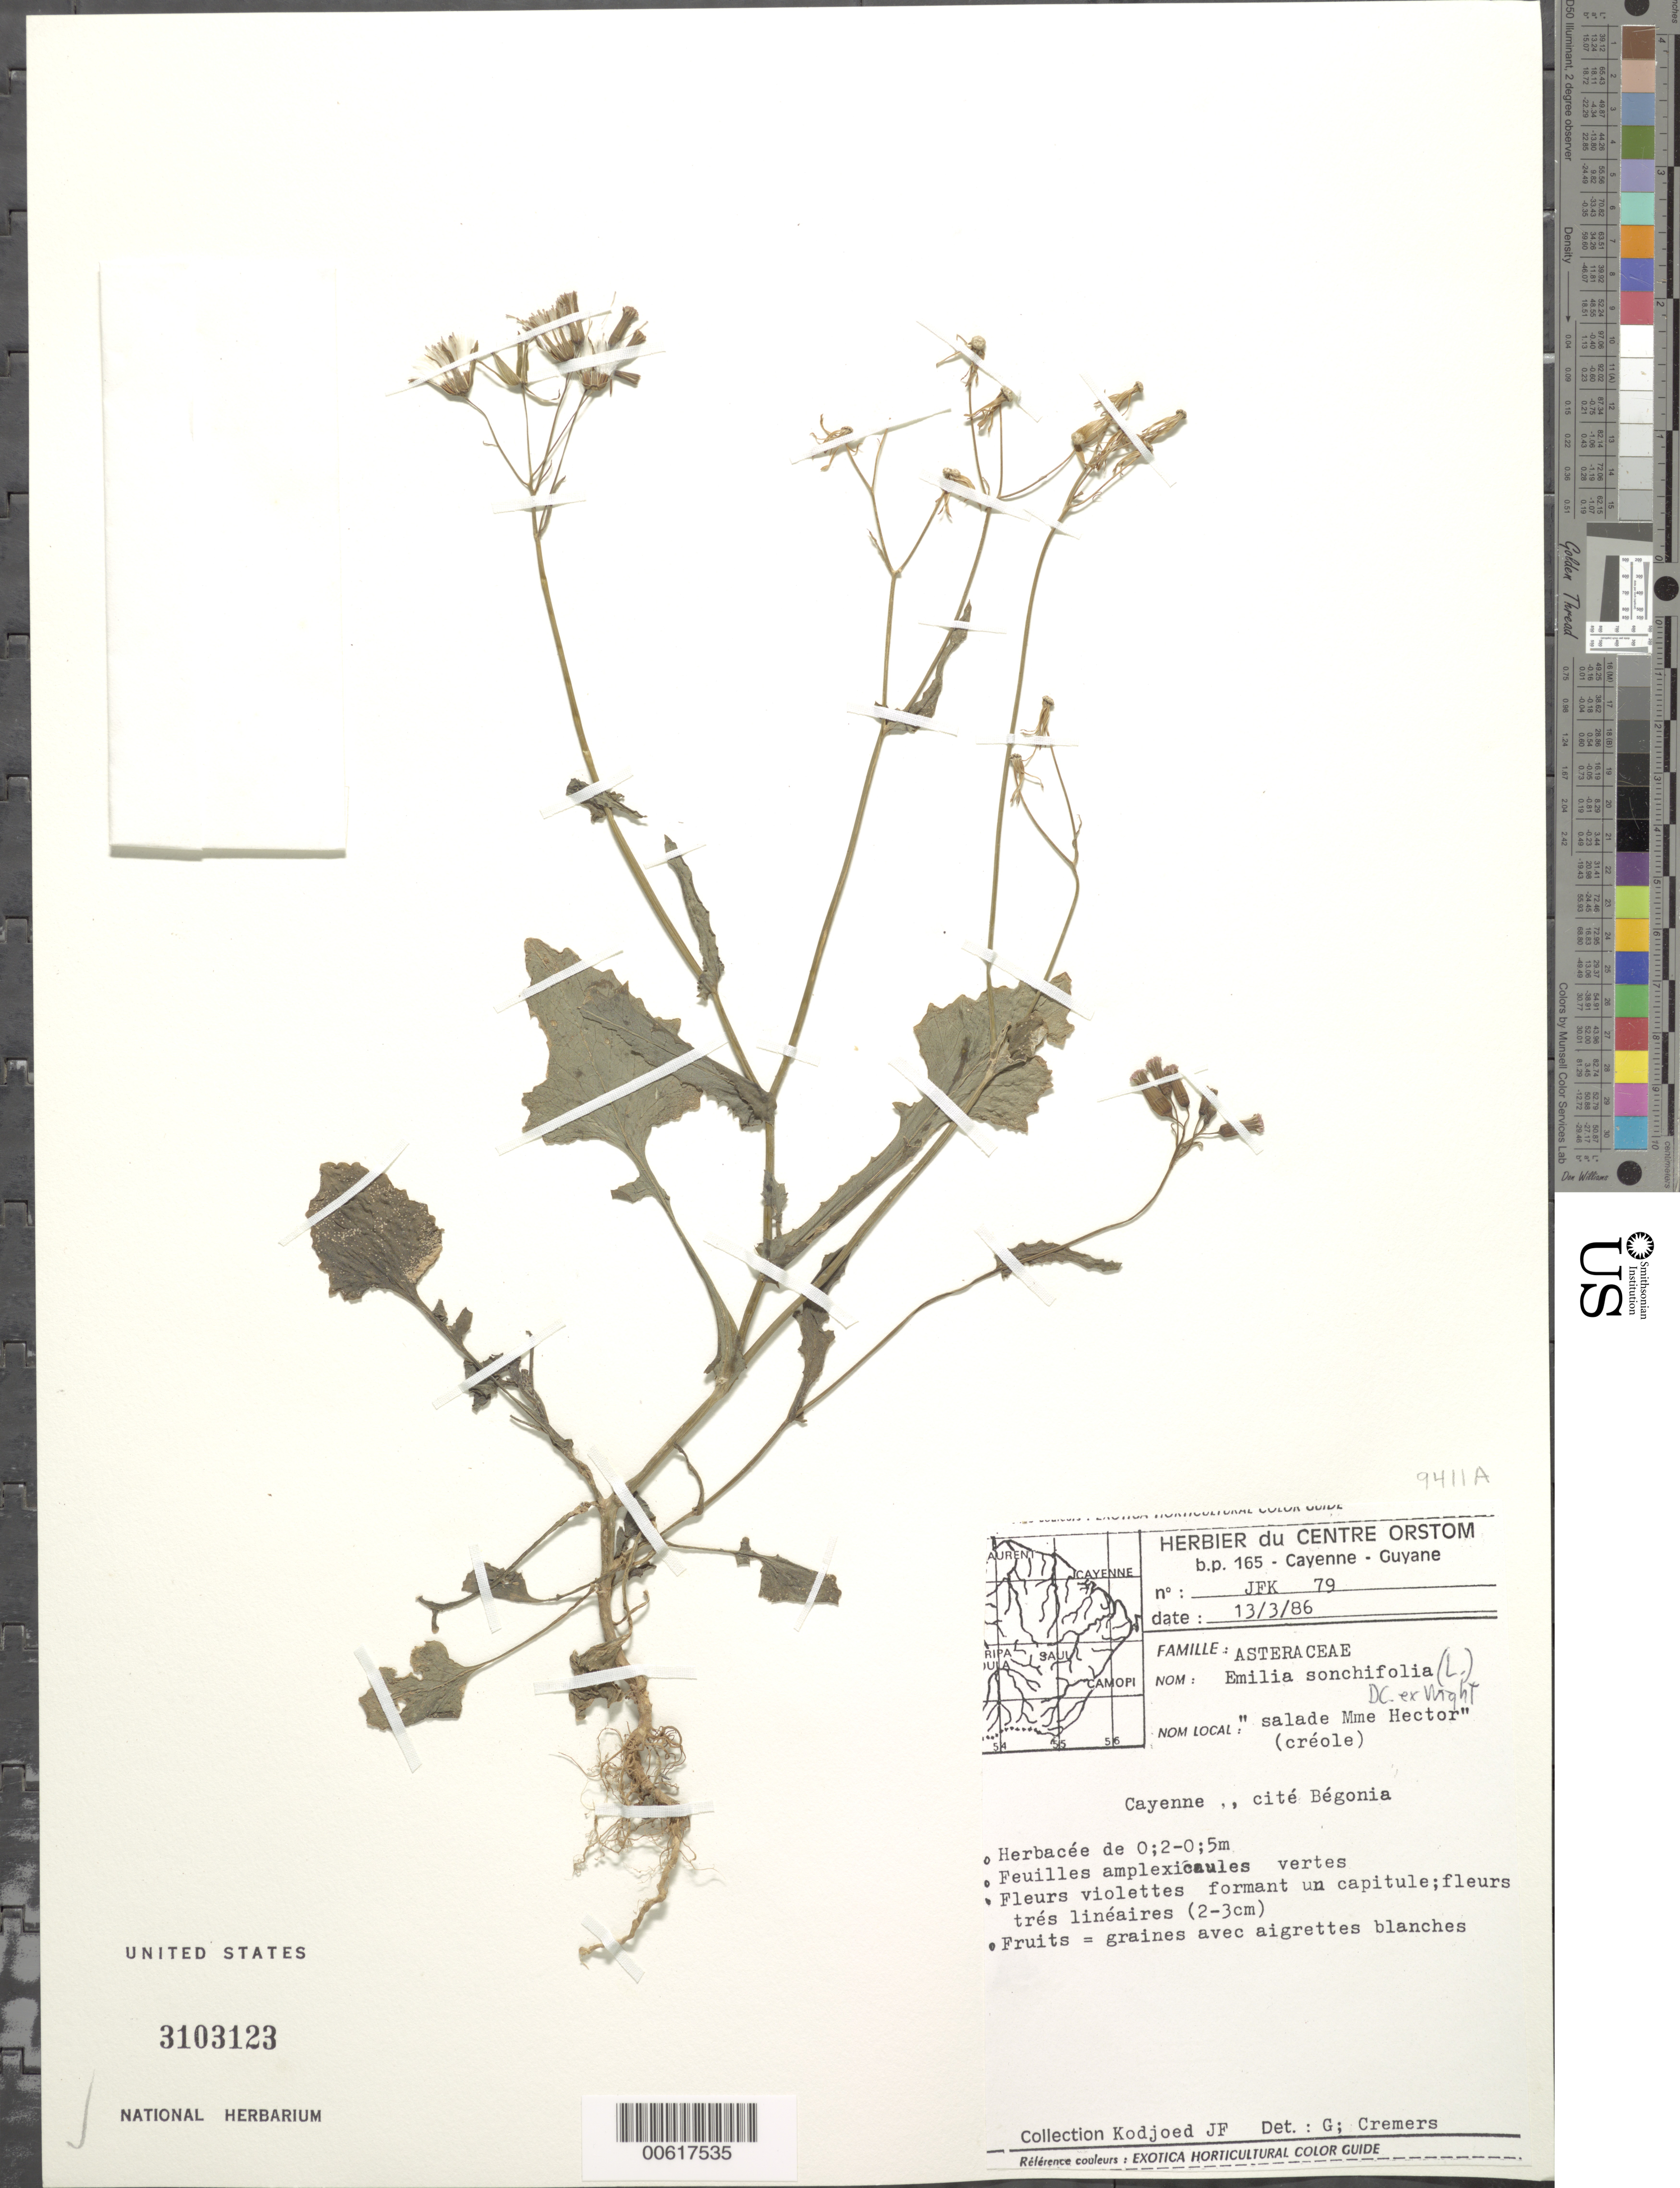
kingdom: Plantae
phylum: Tracheophyta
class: Magnoliopsida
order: Asterales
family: Asteraceae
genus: Emilia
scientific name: Emilia sonchifolia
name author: (L.) DC.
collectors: J. Kodjoed-Bonneton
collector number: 79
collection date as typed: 13-Mar-86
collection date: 1986-03-13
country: French Guiana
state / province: Cayenne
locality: Cayenne, vic.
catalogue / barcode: US 3103123